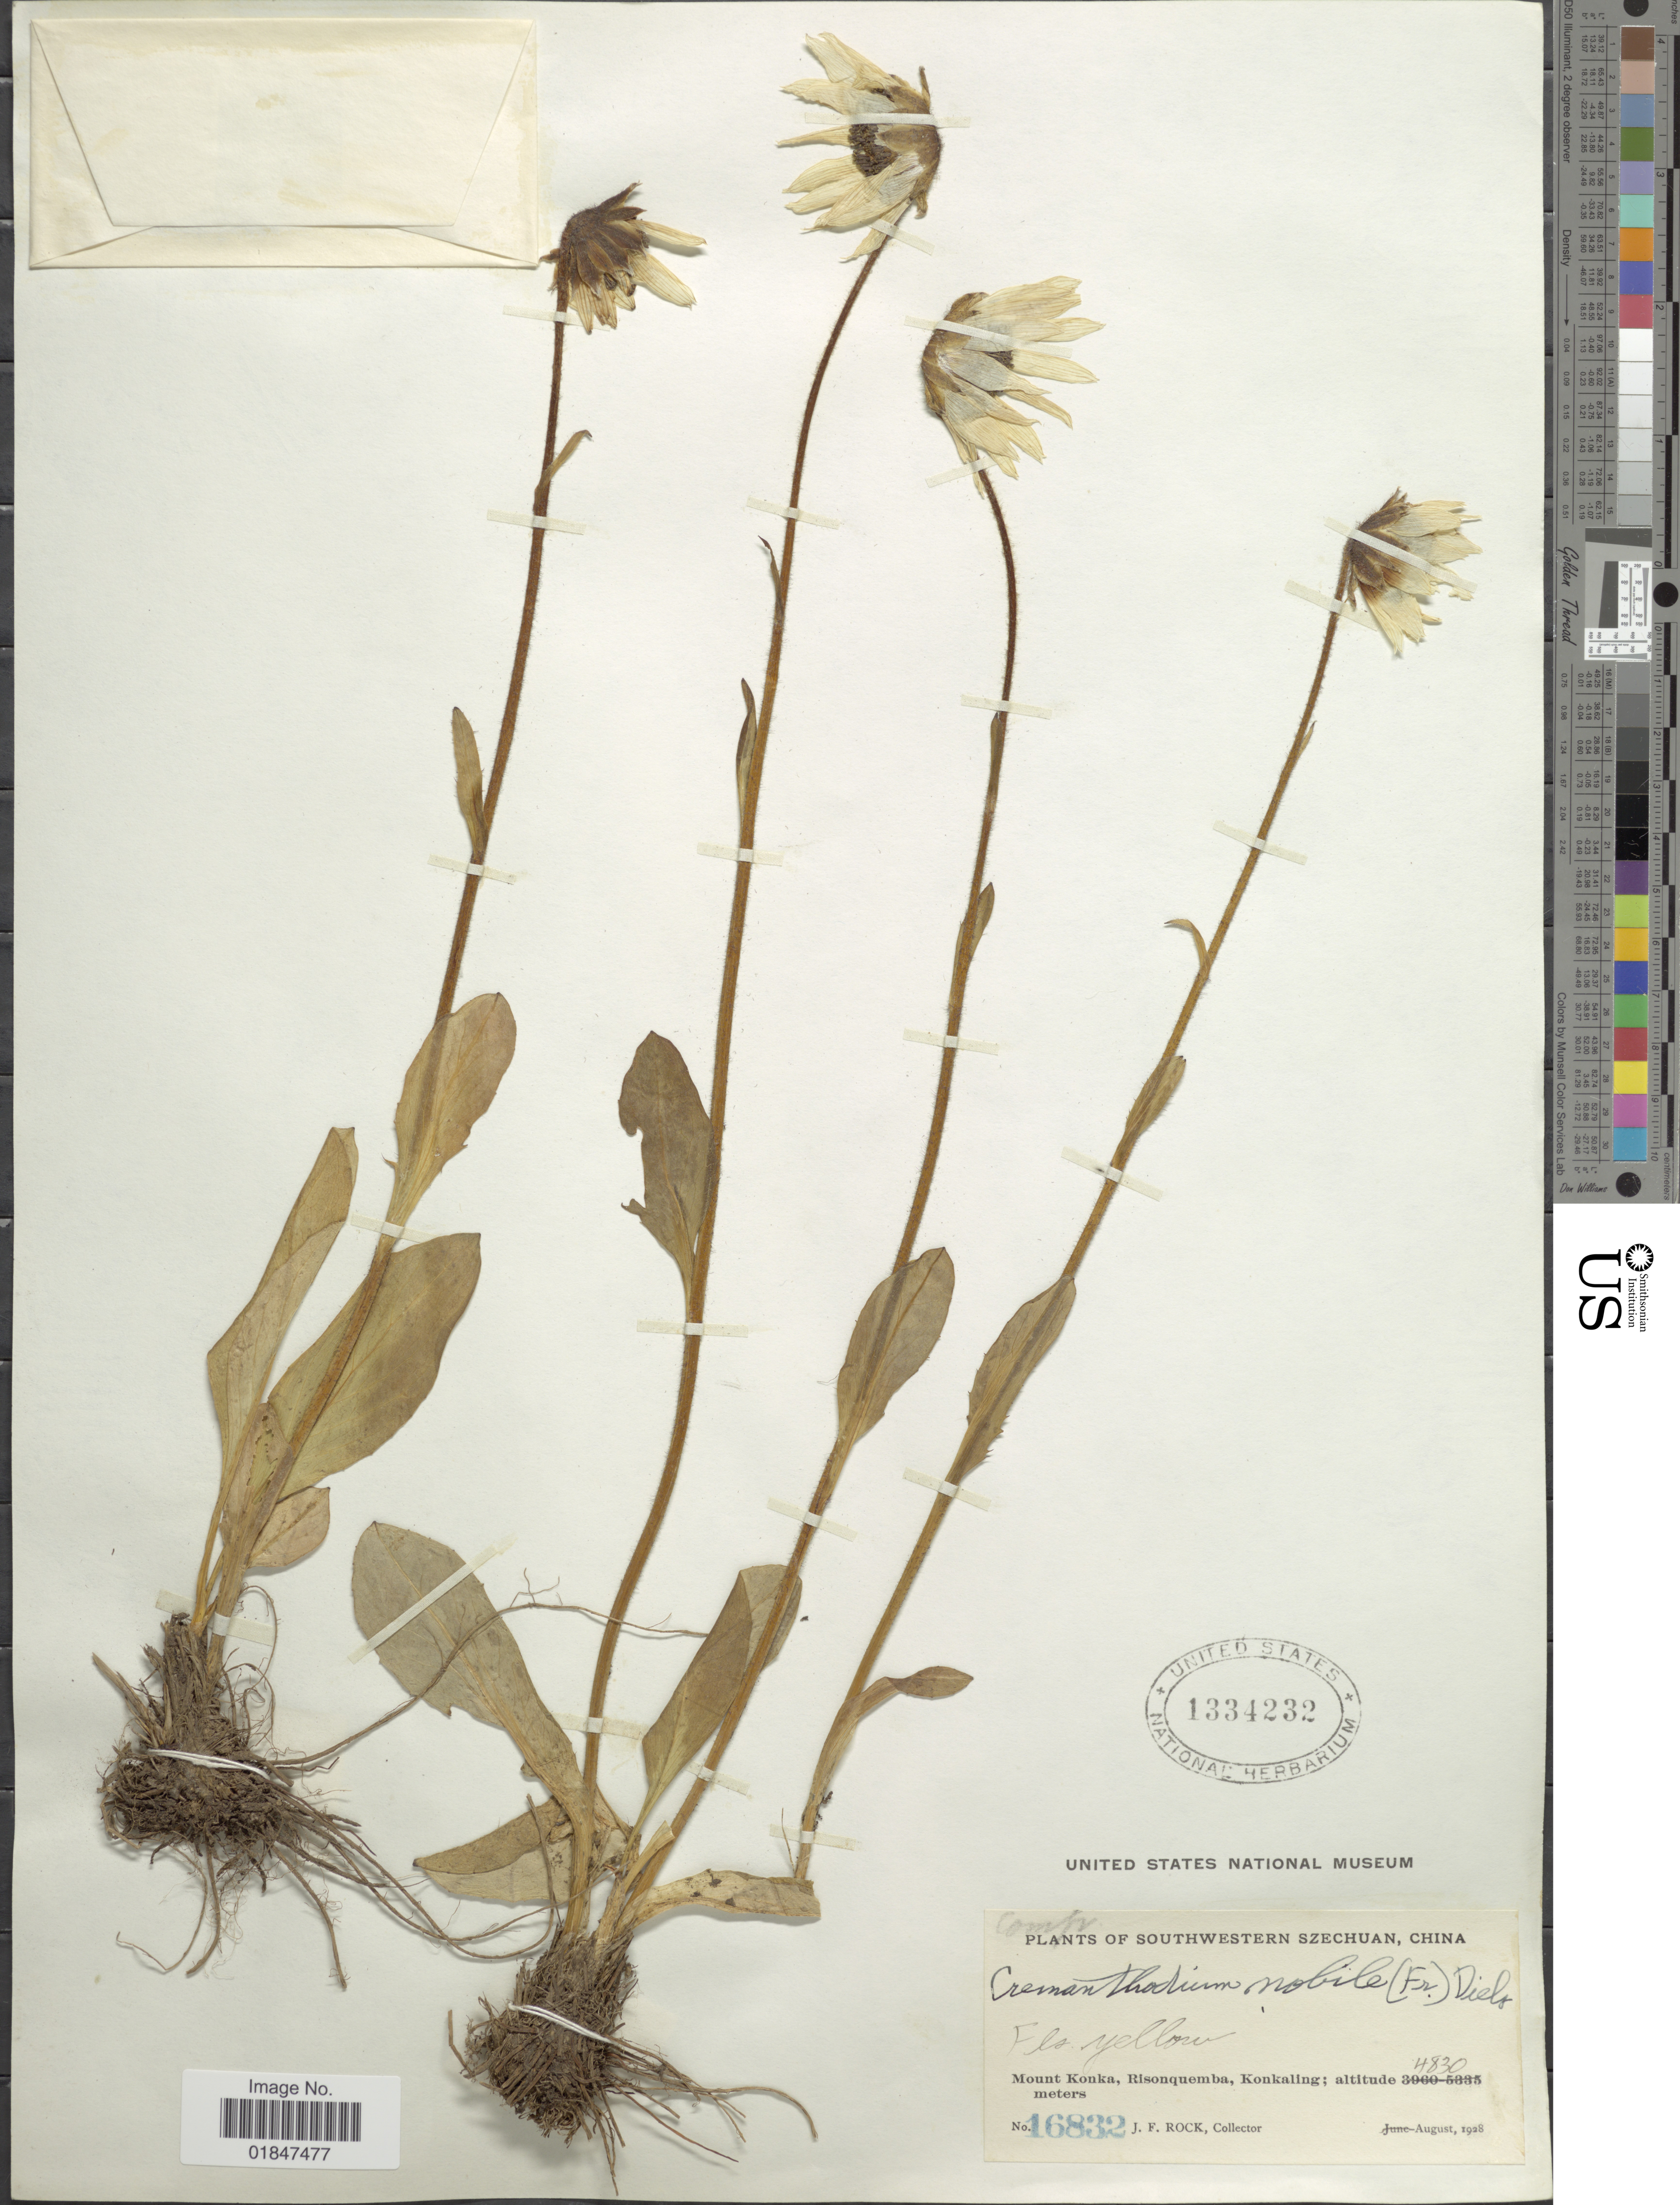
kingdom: Plantae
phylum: Tracheophyta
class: Magnoliopsida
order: Asterales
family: Asteraceae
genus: Cremanthodium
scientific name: Cremanthodium nobile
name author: (Franch.) Diels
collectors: J. Rock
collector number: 16832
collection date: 1928-08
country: China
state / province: Sichuan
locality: Southwestern Szechuan, Mount Konka, Risonquemba, Konkaling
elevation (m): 4830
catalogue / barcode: US 1334232